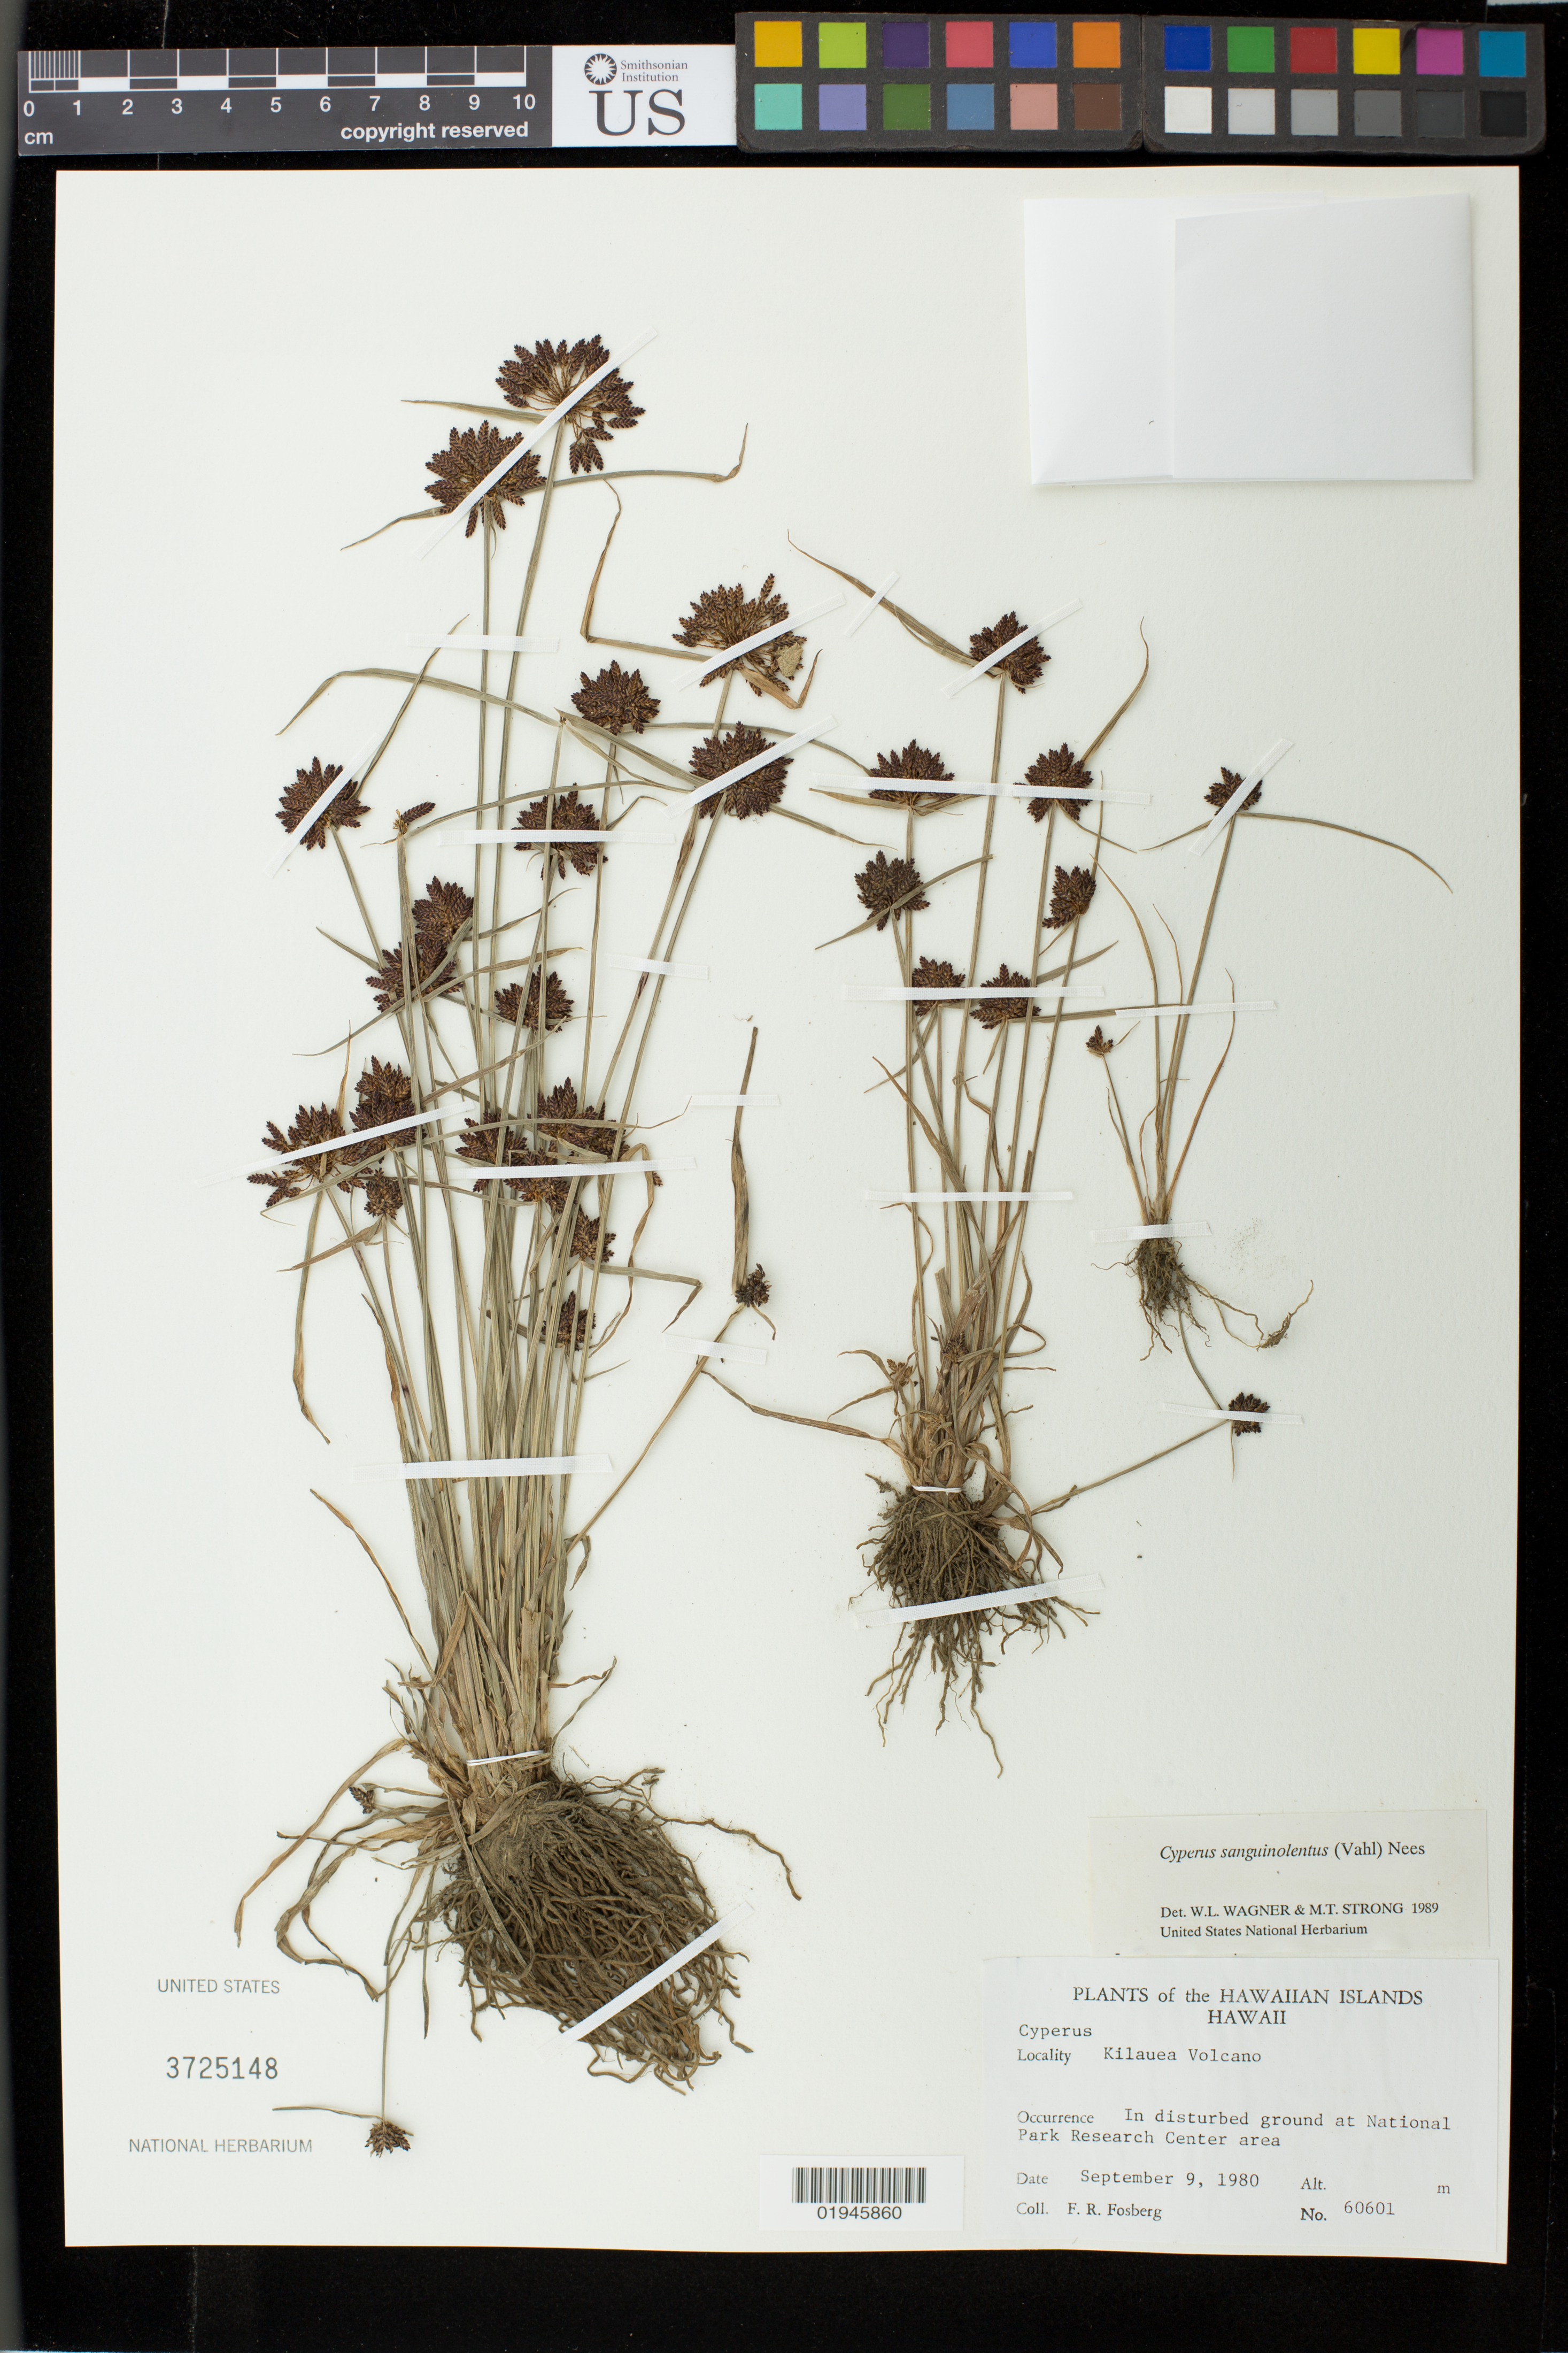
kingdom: Plantae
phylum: Tracheophyta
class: Liliopsida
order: Poales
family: Cyperaceae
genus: Cyperus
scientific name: Cyperus sanguinolentus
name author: Vahl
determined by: Strong, M. T., (US), Smithsonian Institution - National Museum of Natural History (UNITED STATES)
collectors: F. R. Fosberg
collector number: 60601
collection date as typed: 9 Sep 1980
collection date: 1980-09-09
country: United States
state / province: Hawaii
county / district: Hawaii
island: Hawaii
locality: Kilauea Volcano, at National Park Research Center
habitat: Disturbed ground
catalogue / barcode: US 3725148